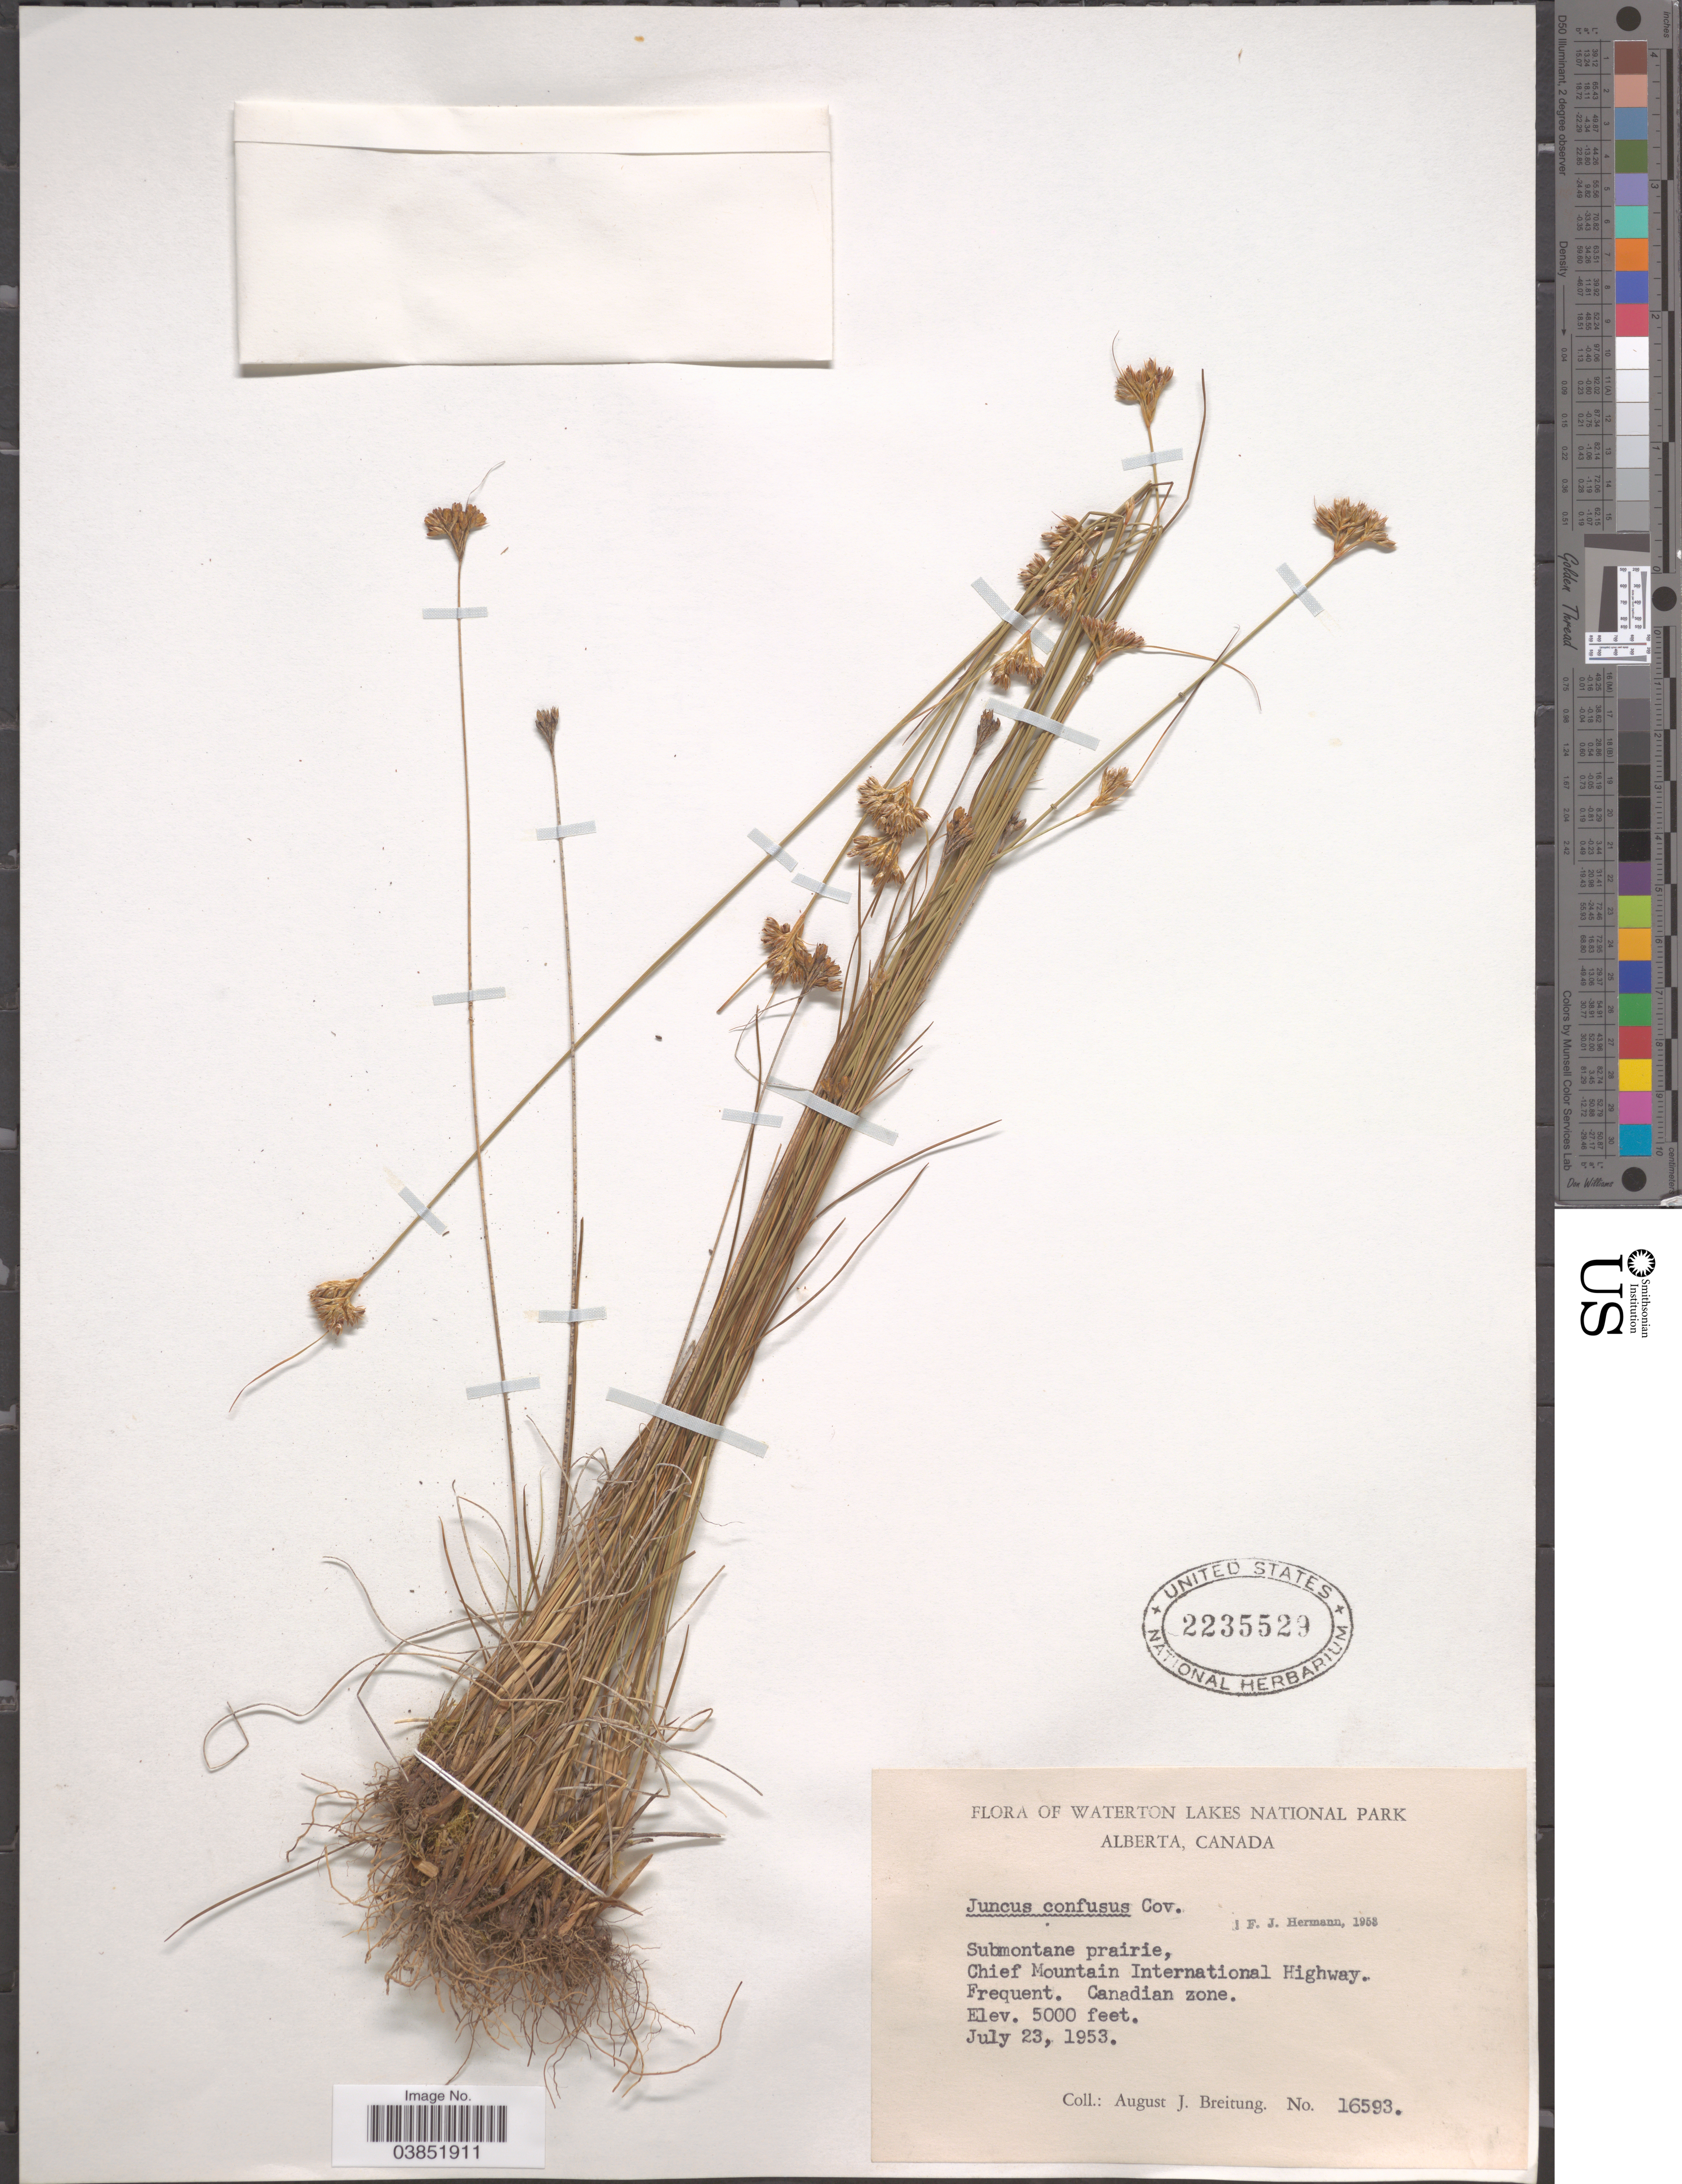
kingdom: Plantae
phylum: Tracheophyta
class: Liliopsida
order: Poales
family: Juncaceae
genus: Juncus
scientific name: Juncus confusus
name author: Coville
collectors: A. Breitung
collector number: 16593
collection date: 1953-07-23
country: Canada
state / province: Alberta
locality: Waterton Lakes National Park. Submontane prairie, Chief Mountain International Highway. Canadian zone.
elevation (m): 1524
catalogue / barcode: US 2235529